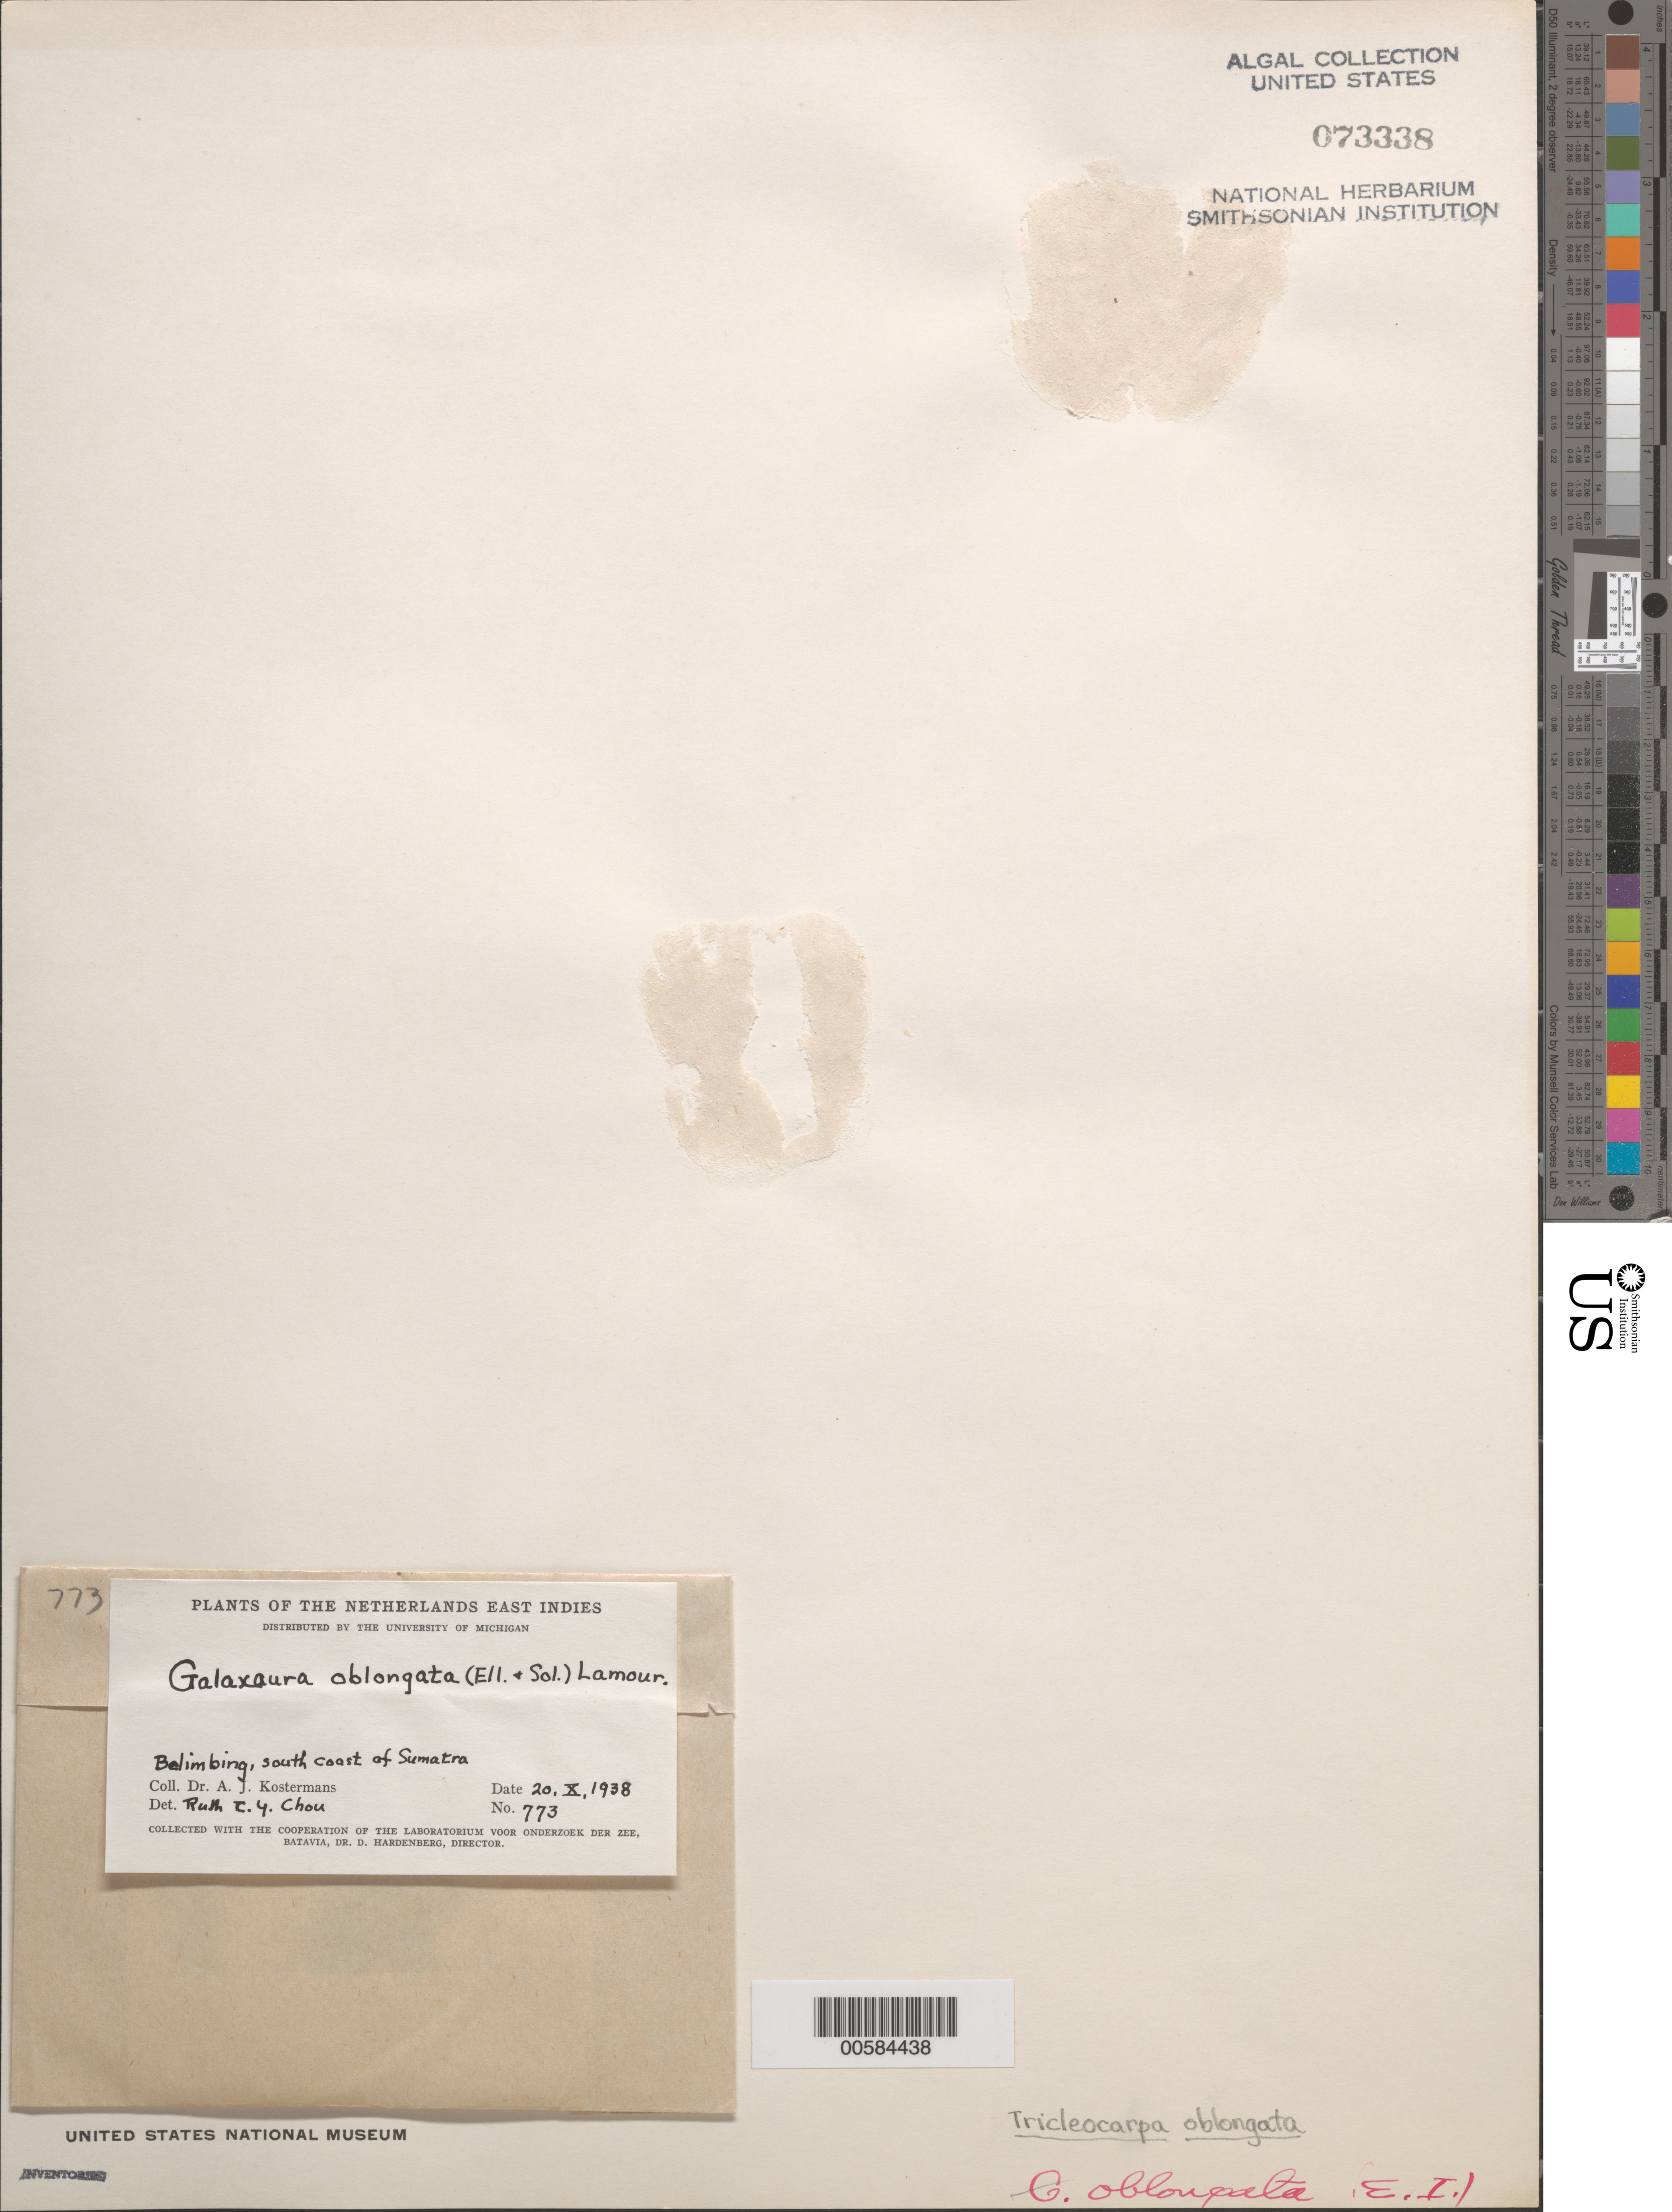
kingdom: Plantae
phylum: Rhodophyta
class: Florideophyceae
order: Nemaliales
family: Galaxauraceae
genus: Tricleocarpa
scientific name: Tricleocarpa fragilis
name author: (L.) Huisman & R.A. Towns.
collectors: A. J. G. Kostermans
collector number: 773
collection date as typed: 20 Oct 1938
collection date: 1938-10-20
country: Indonesia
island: Sumatra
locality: Belimbing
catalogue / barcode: US 73338